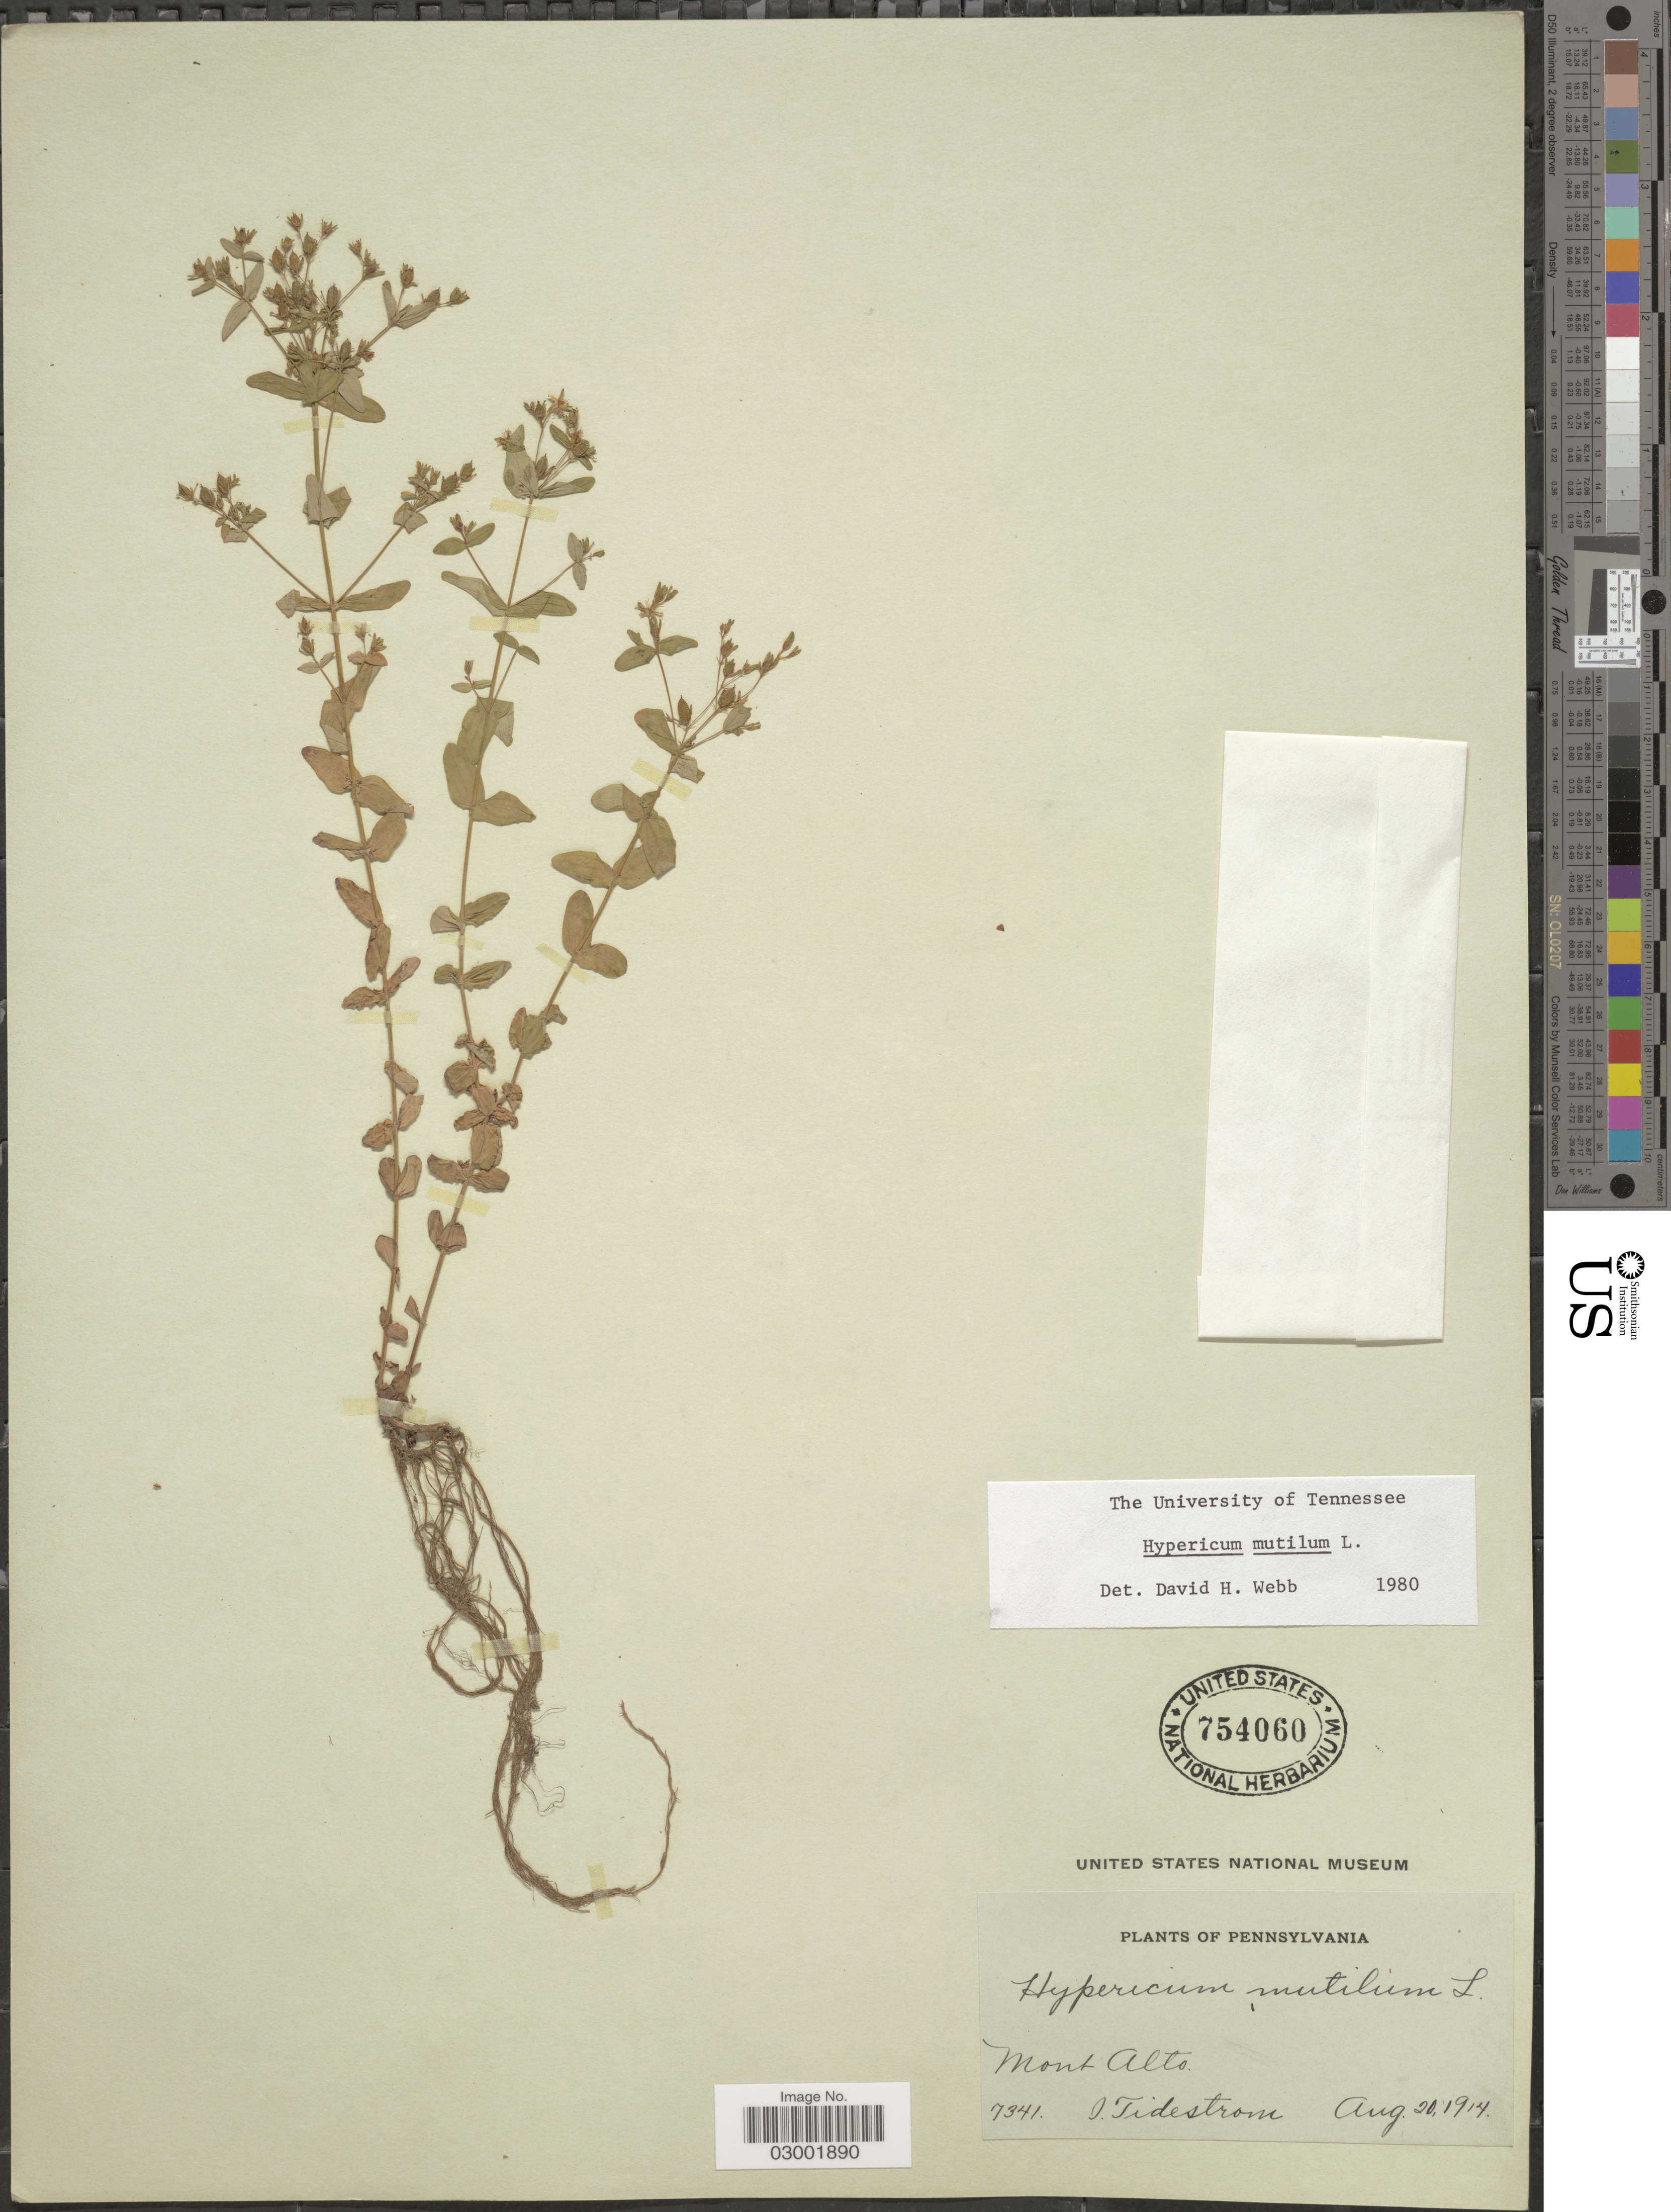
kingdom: Plantae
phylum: Tracheophyta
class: Magnoliopsida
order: Malpighiales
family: Hypericaceae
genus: Hypericum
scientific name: Hypericum mutilum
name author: L.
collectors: I. F. Tidestrom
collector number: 7341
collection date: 1914-08-20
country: United States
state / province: Pennsylvania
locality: Mont Alto.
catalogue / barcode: US 754060